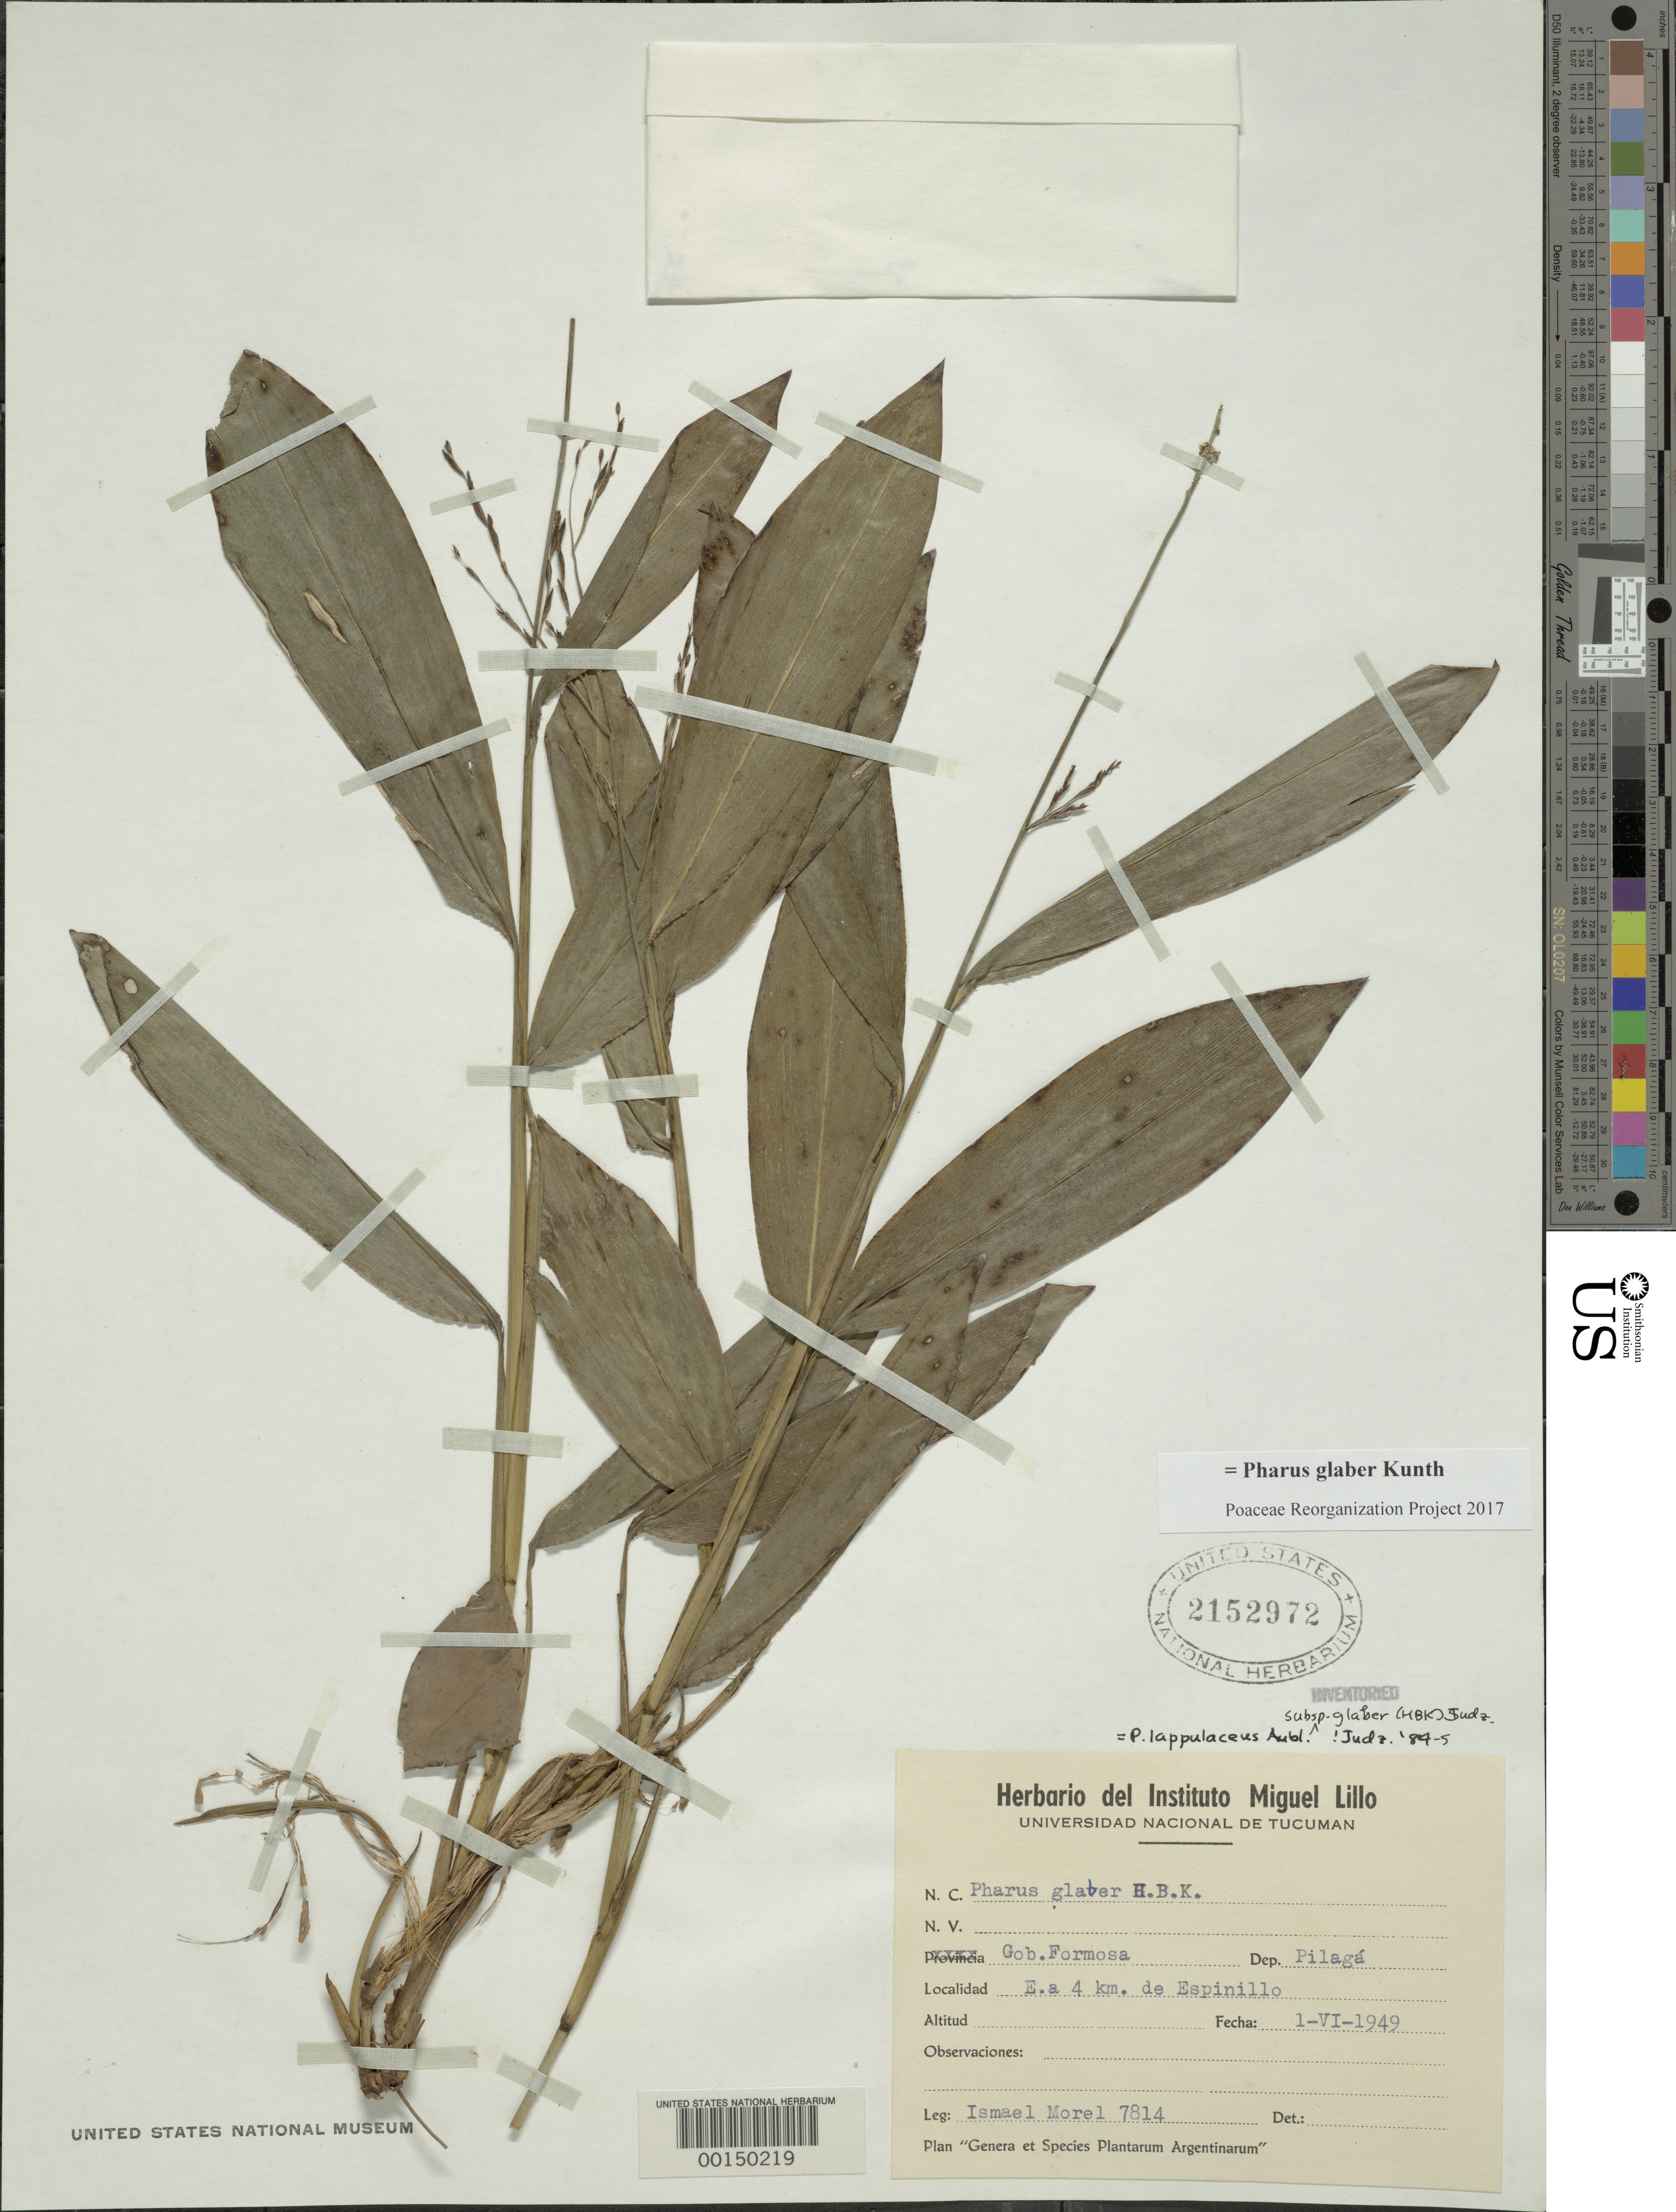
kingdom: Plantae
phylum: Tracheophyta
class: Liliopsida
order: Poales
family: Poaceae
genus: Pharus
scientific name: Pharus glaber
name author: Kunth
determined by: Poaceae Reorganization Project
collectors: I. Morel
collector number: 7814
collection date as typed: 01 Jun 1949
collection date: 1949-06-01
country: Argentina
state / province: Formosa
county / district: Pilagás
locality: Dept. Pilaga [= Departamento de Pilagás], Espinillo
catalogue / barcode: US 2152972